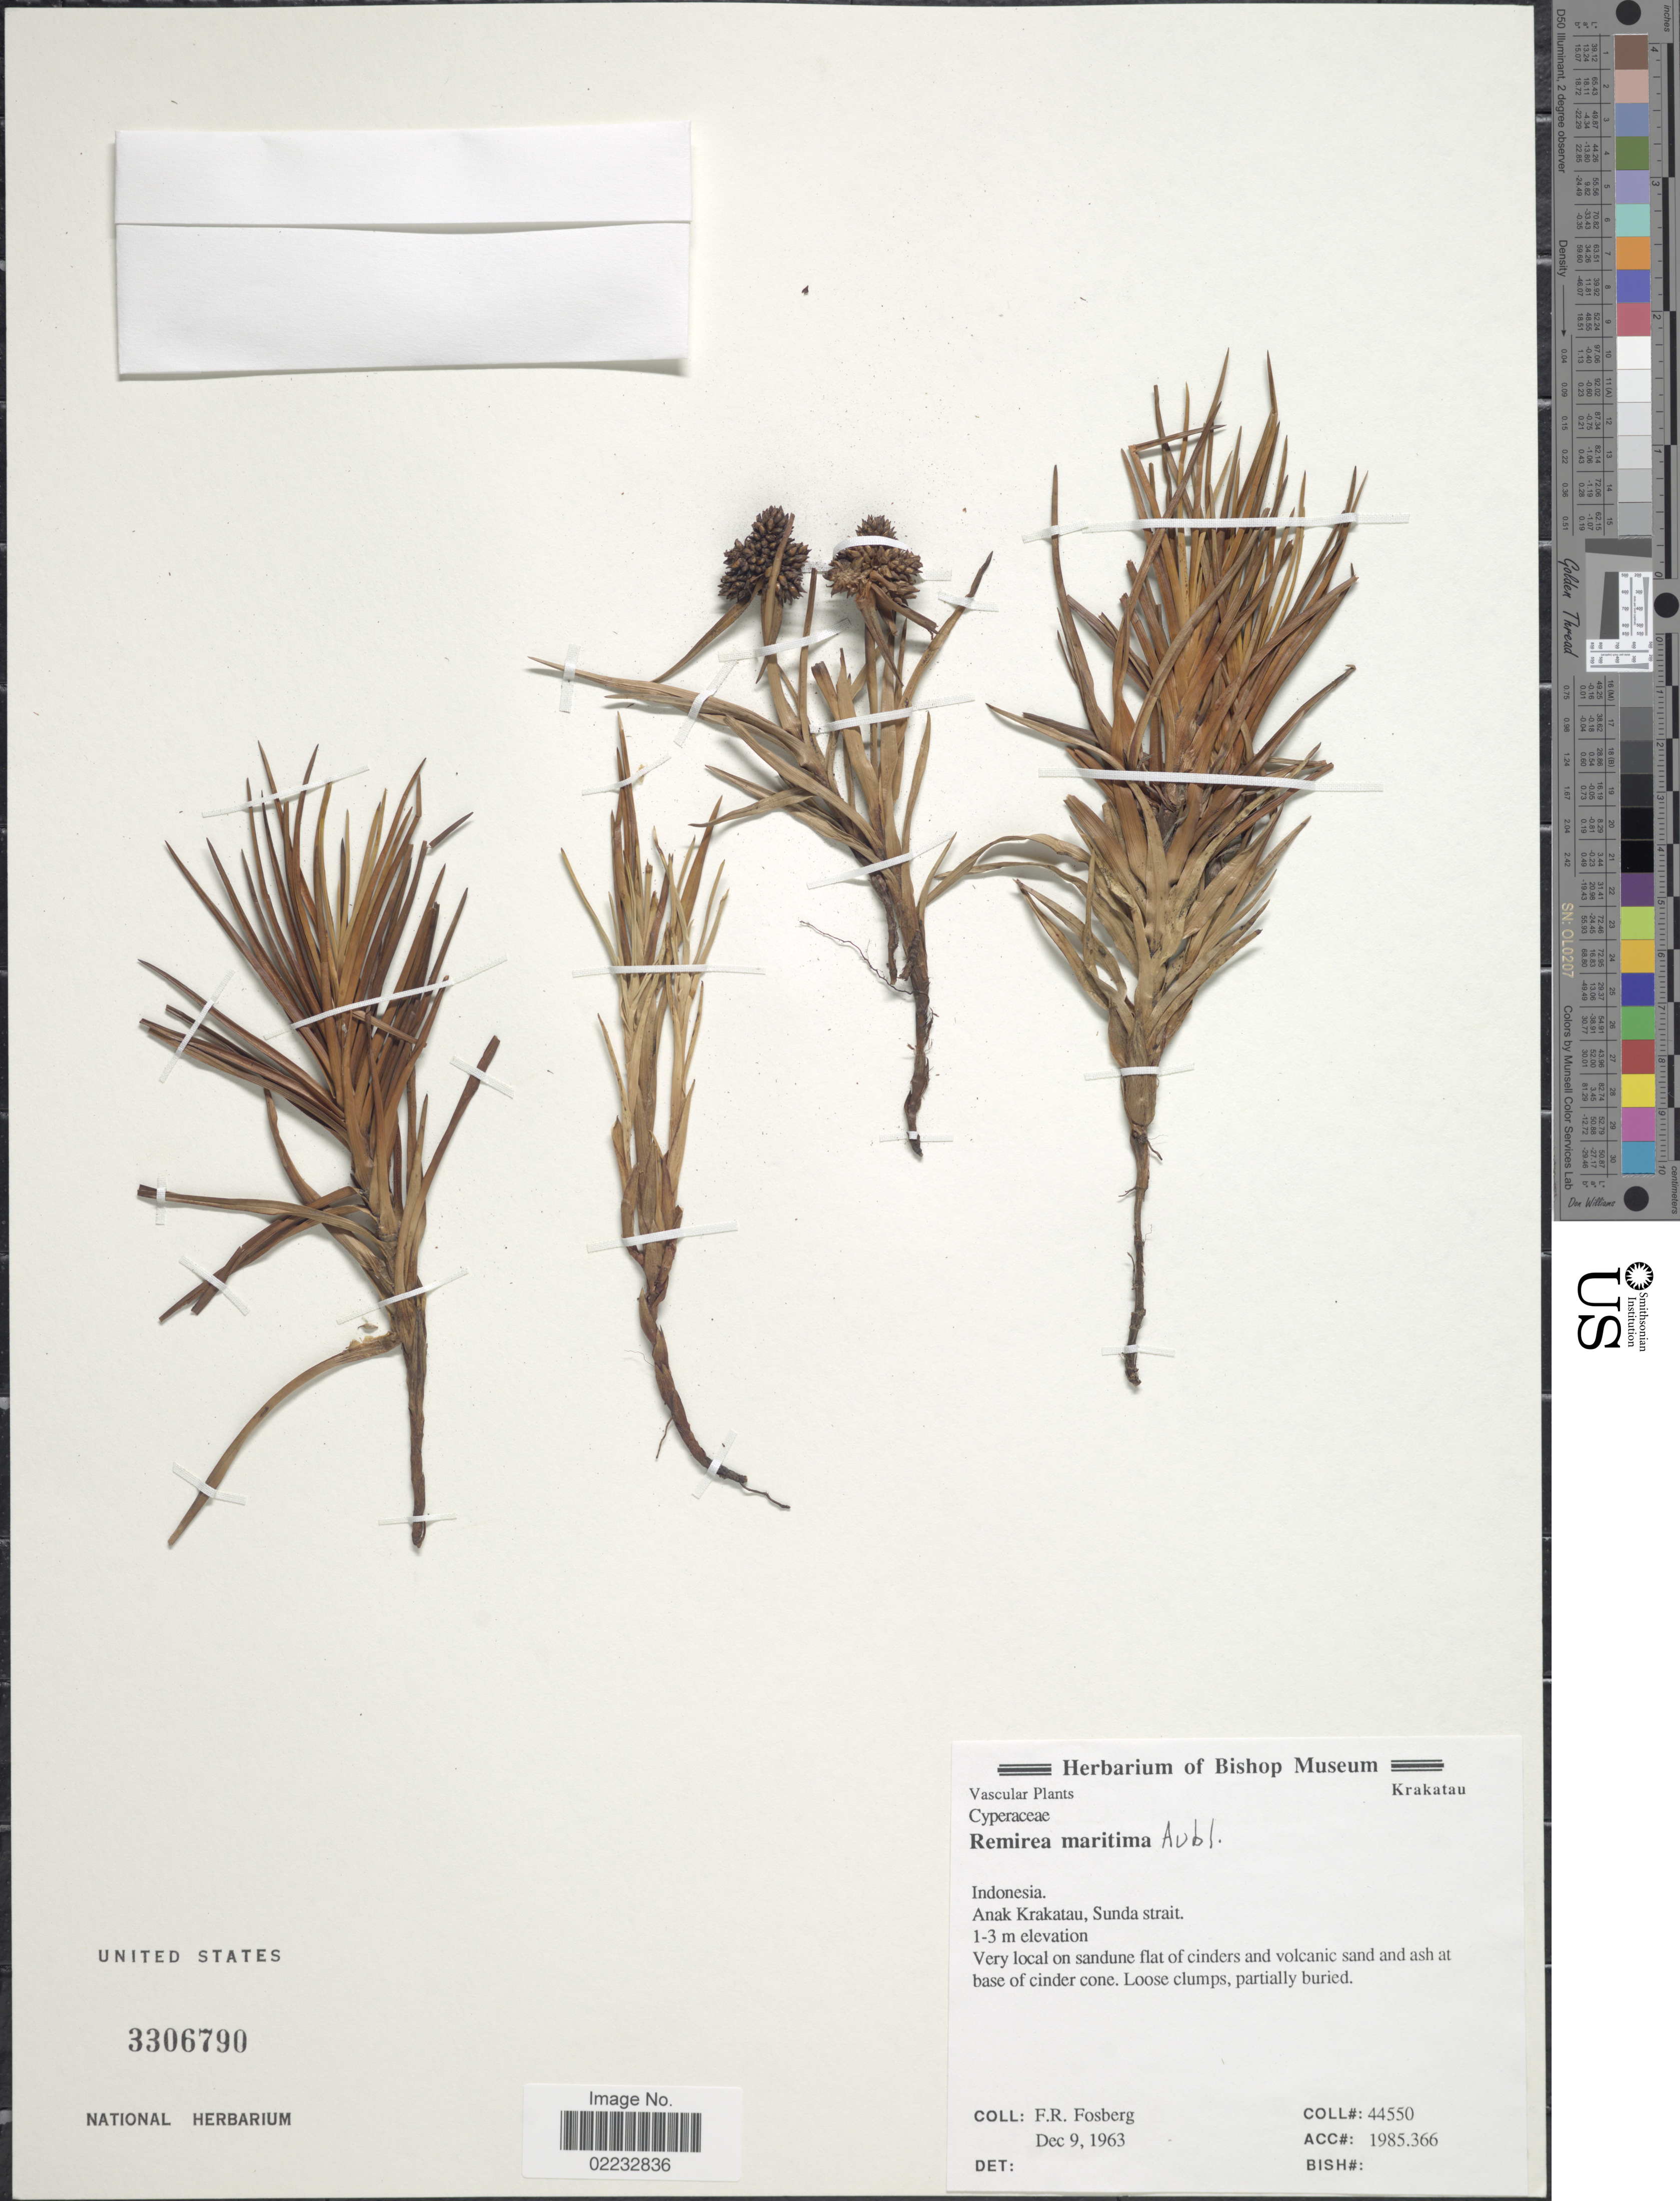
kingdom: Plantae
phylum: Tracheophyta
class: Liliopsida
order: Poales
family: Cyperaceae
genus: Cyperus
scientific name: Cyperus pedunculatus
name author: (R. Br.) J. Kern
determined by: Strong, M. T., (US), Smithsonian Institution - National Museum of Natural History (UNITED STATES)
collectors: F. R. Fosberg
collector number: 44550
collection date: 1963-12-09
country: Indonesia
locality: Anak Krakatau, Sunda strait, very local on sandune flat of cinders and volcanic sand and ash at base of cinder cone.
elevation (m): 1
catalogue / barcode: US 3306790